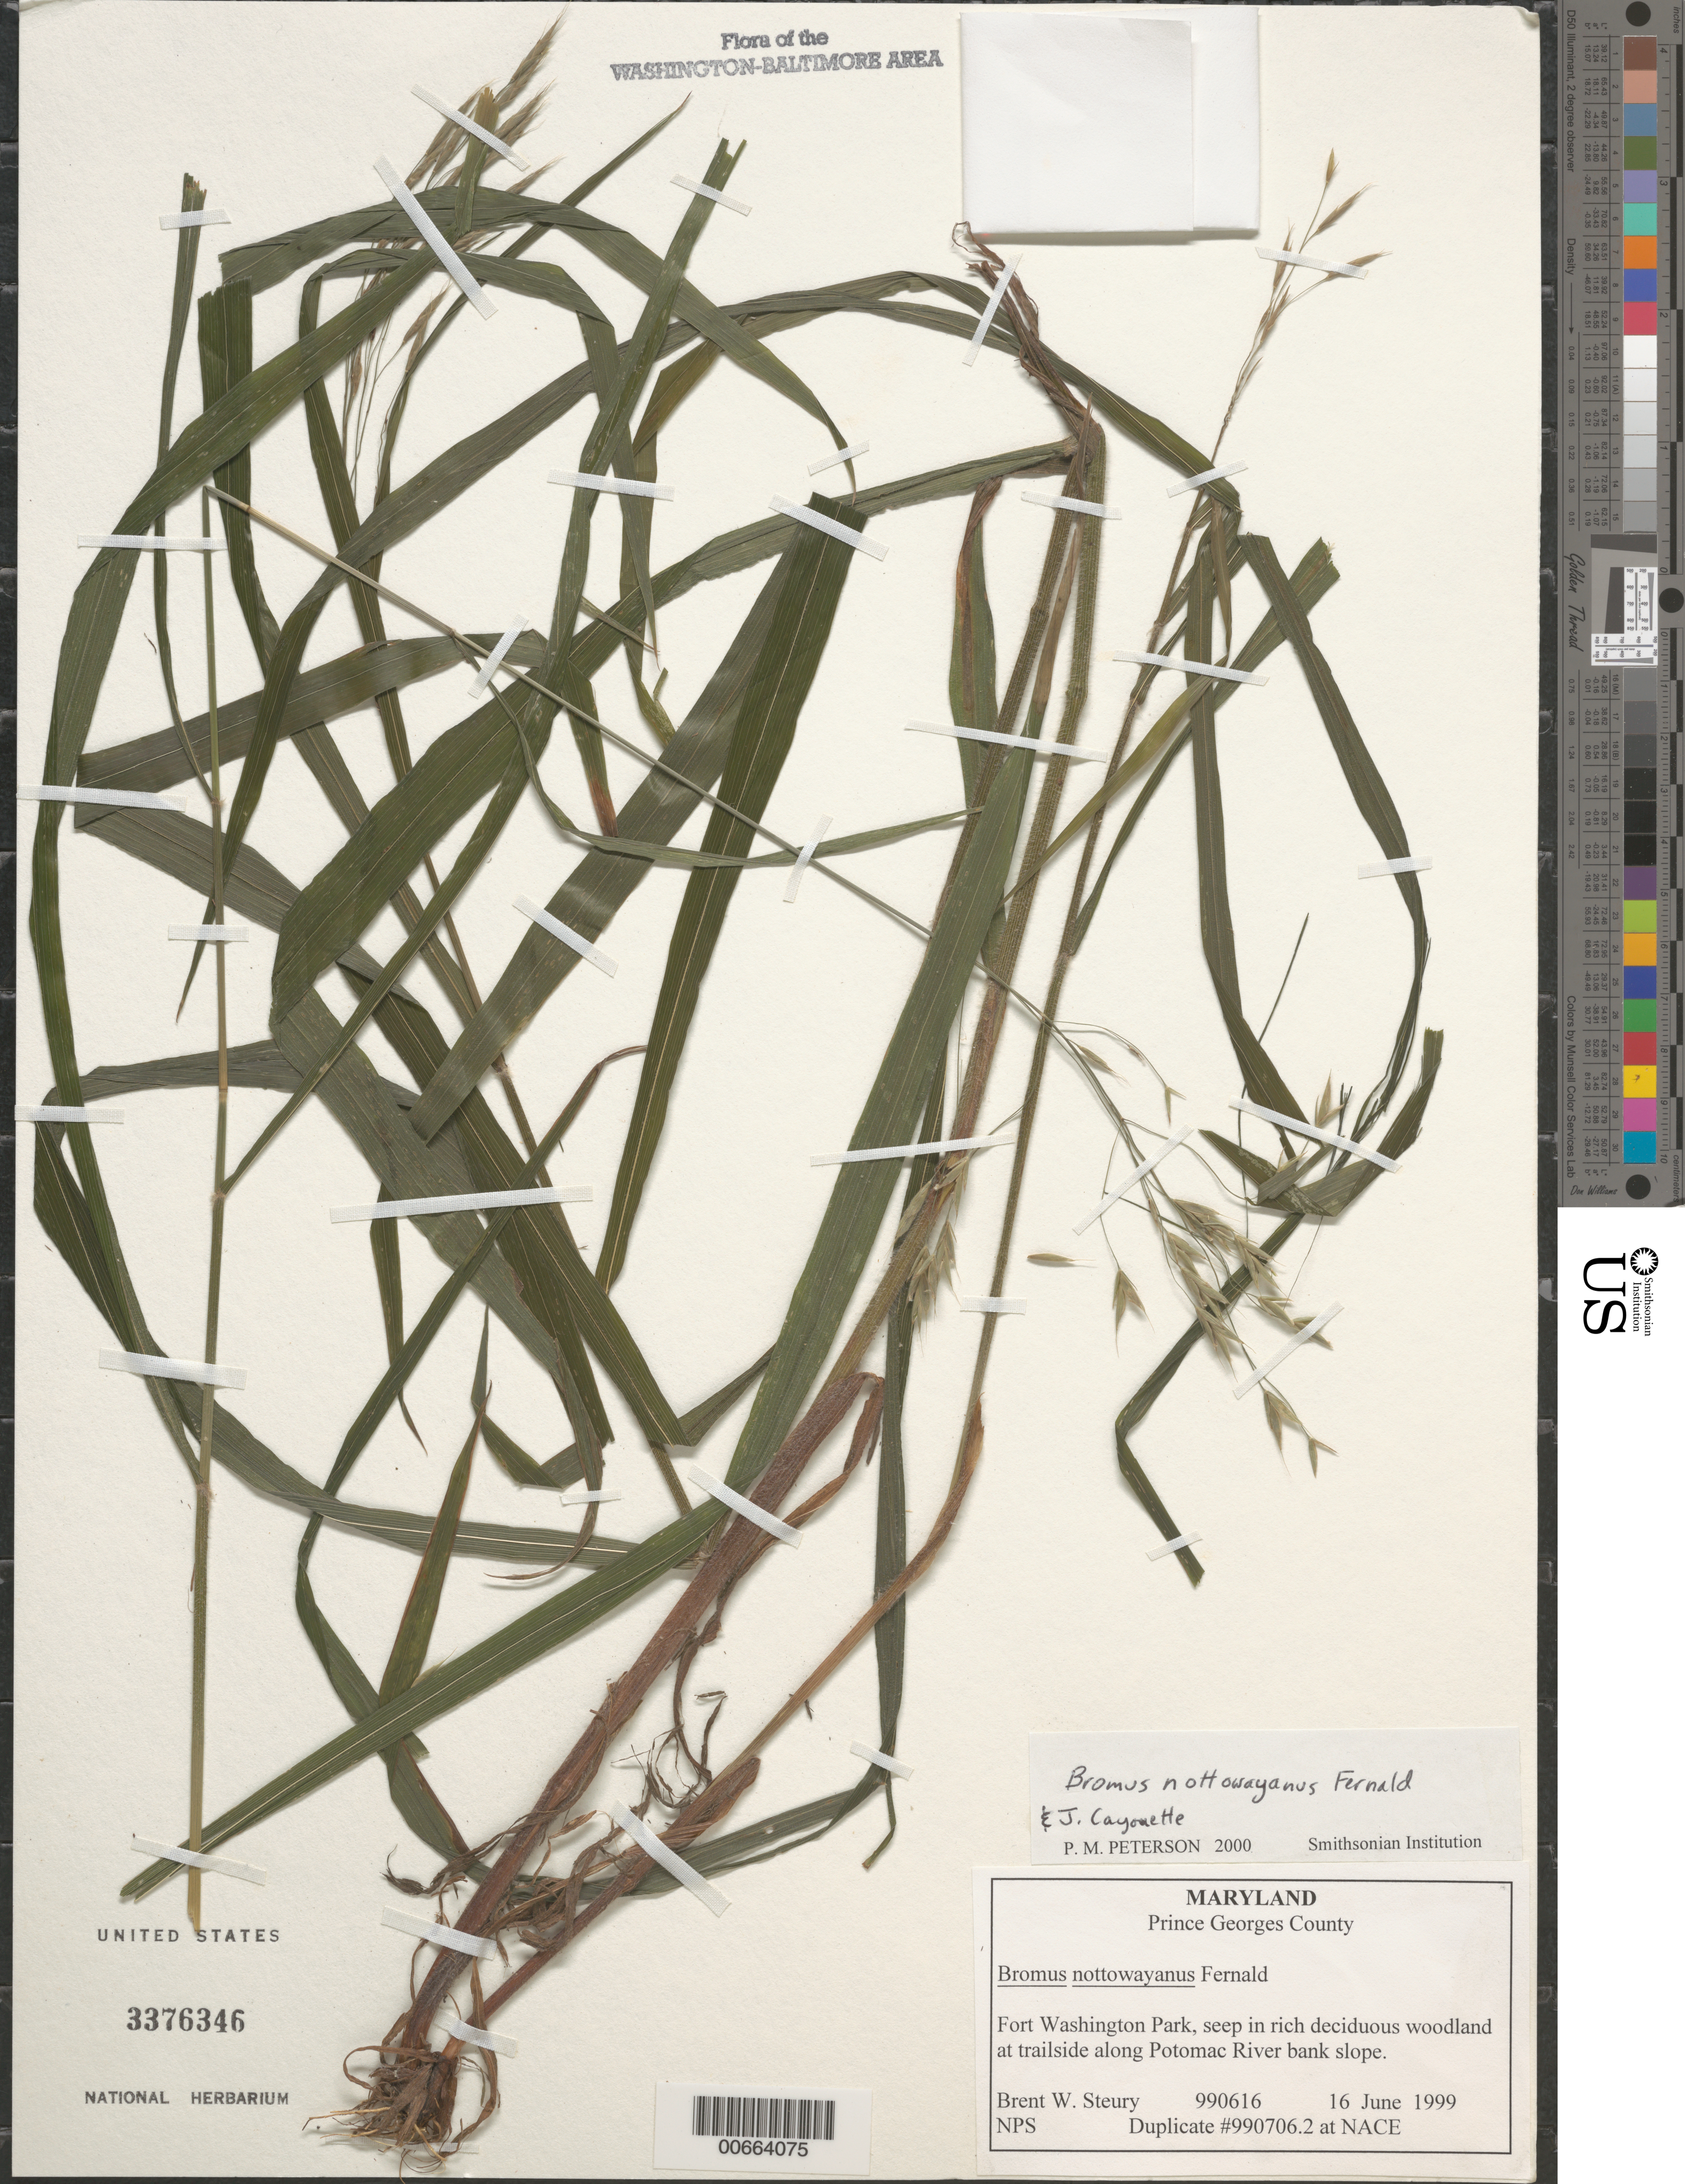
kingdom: Plantae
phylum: Tracheophyta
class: Liliopsida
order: Poales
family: Poaceae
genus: Bromus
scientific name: Bromus nottawayanus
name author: Fernald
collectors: B. Steury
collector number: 990616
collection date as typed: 16 Jun 1999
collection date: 1999-06-16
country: United States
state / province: Maryland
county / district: Prince George's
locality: Fort Washington Park, along Potomac River bank slope.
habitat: Seep in rich deciduous woodland at trailside.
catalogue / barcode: US 3376346